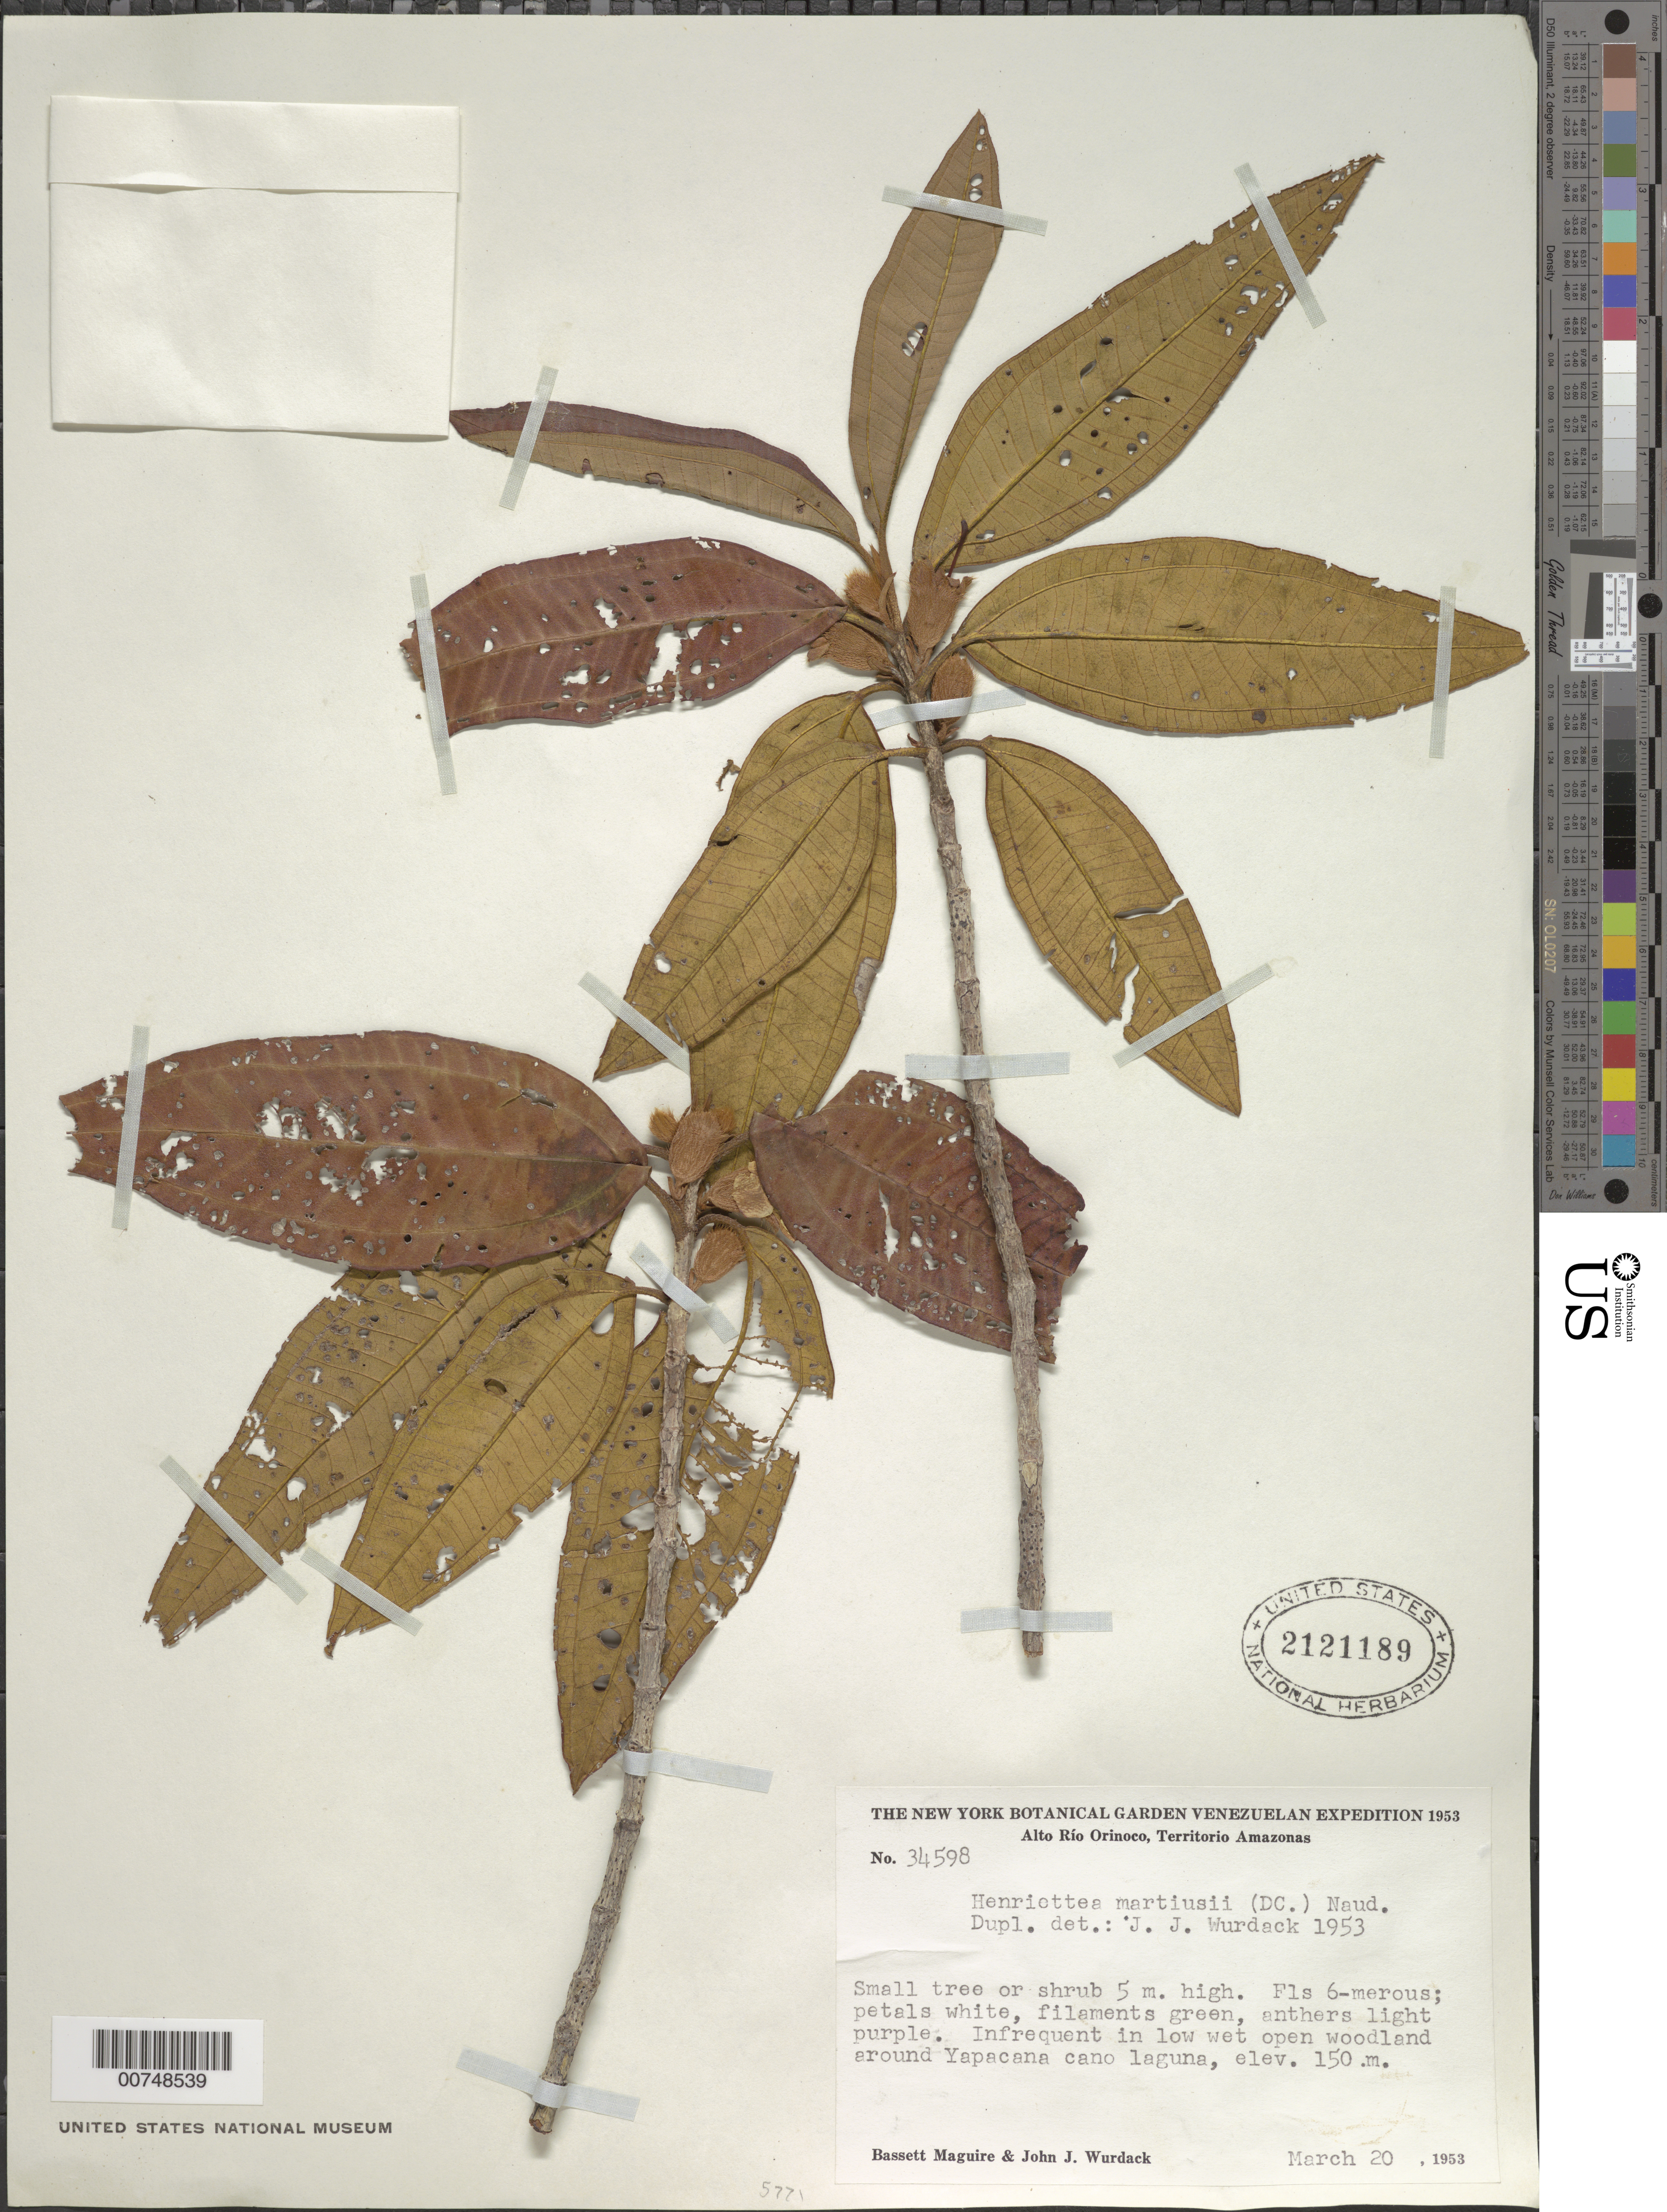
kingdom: Plantae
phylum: Tracheophyta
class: Magnoliopsida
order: Myrtales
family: Melastomataceae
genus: Henriettea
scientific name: Henriettea martiusii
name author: (DC.) Naudin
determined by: Wurdack, John J., (US), US (UNITED STATES)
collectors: B. Maguire & J. J. Wurdack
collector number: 34598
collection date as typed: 20-Mar-53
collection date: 1953-03-20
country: Venezuela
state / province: Amazonas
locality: Alto Río Orinoco, Caño Yapacána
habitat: Low wet open woodland around laguna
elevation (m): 150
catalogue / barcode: US 2121189